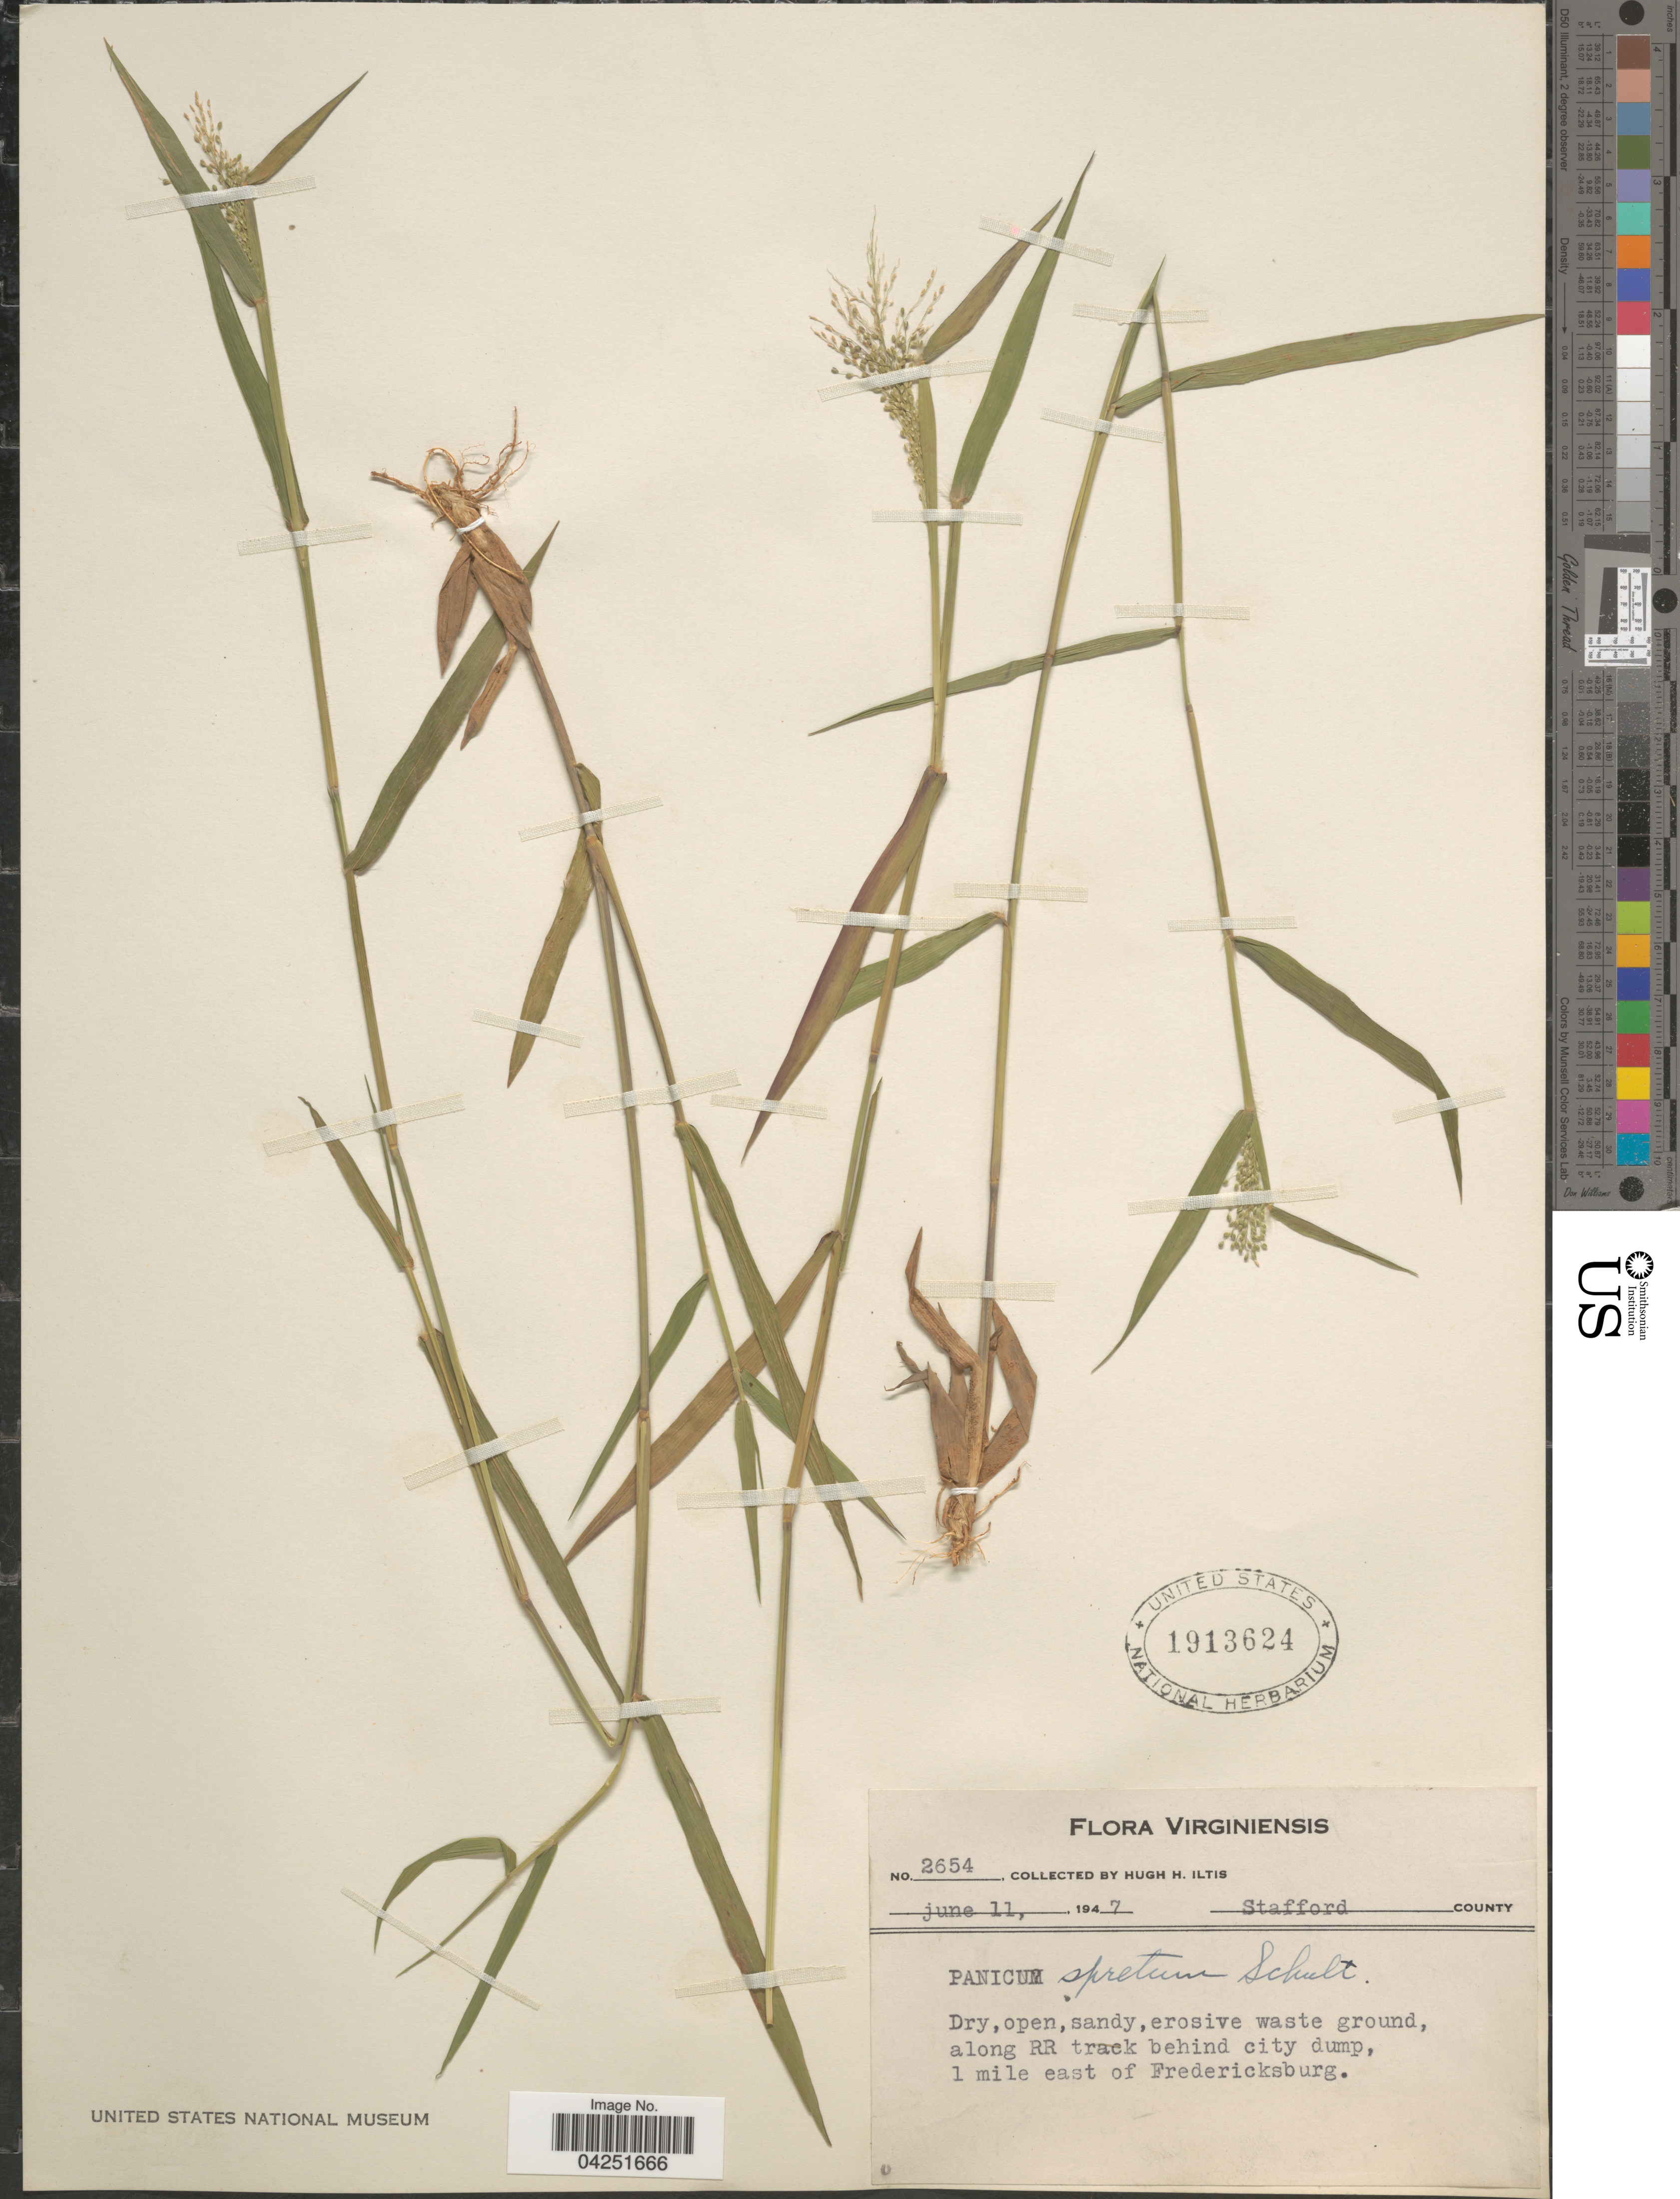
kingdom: Plantae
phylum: Tracheophyta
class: Liliopsida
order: Poales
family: Poaceae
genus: Dichanthelium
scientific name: Dichanthelium acuminatum var. densiflorum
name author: (Rand & Redfield) Gould & C.A. Clark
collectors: H. H. Iltis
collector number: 2654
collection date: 1947-06-11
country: United States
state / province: Virginia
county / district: Stafford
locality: Virginiensis. Stafford County. Along RR track behind city dump, 1 mile east of Fredericksburg.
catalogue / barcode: US 1913624